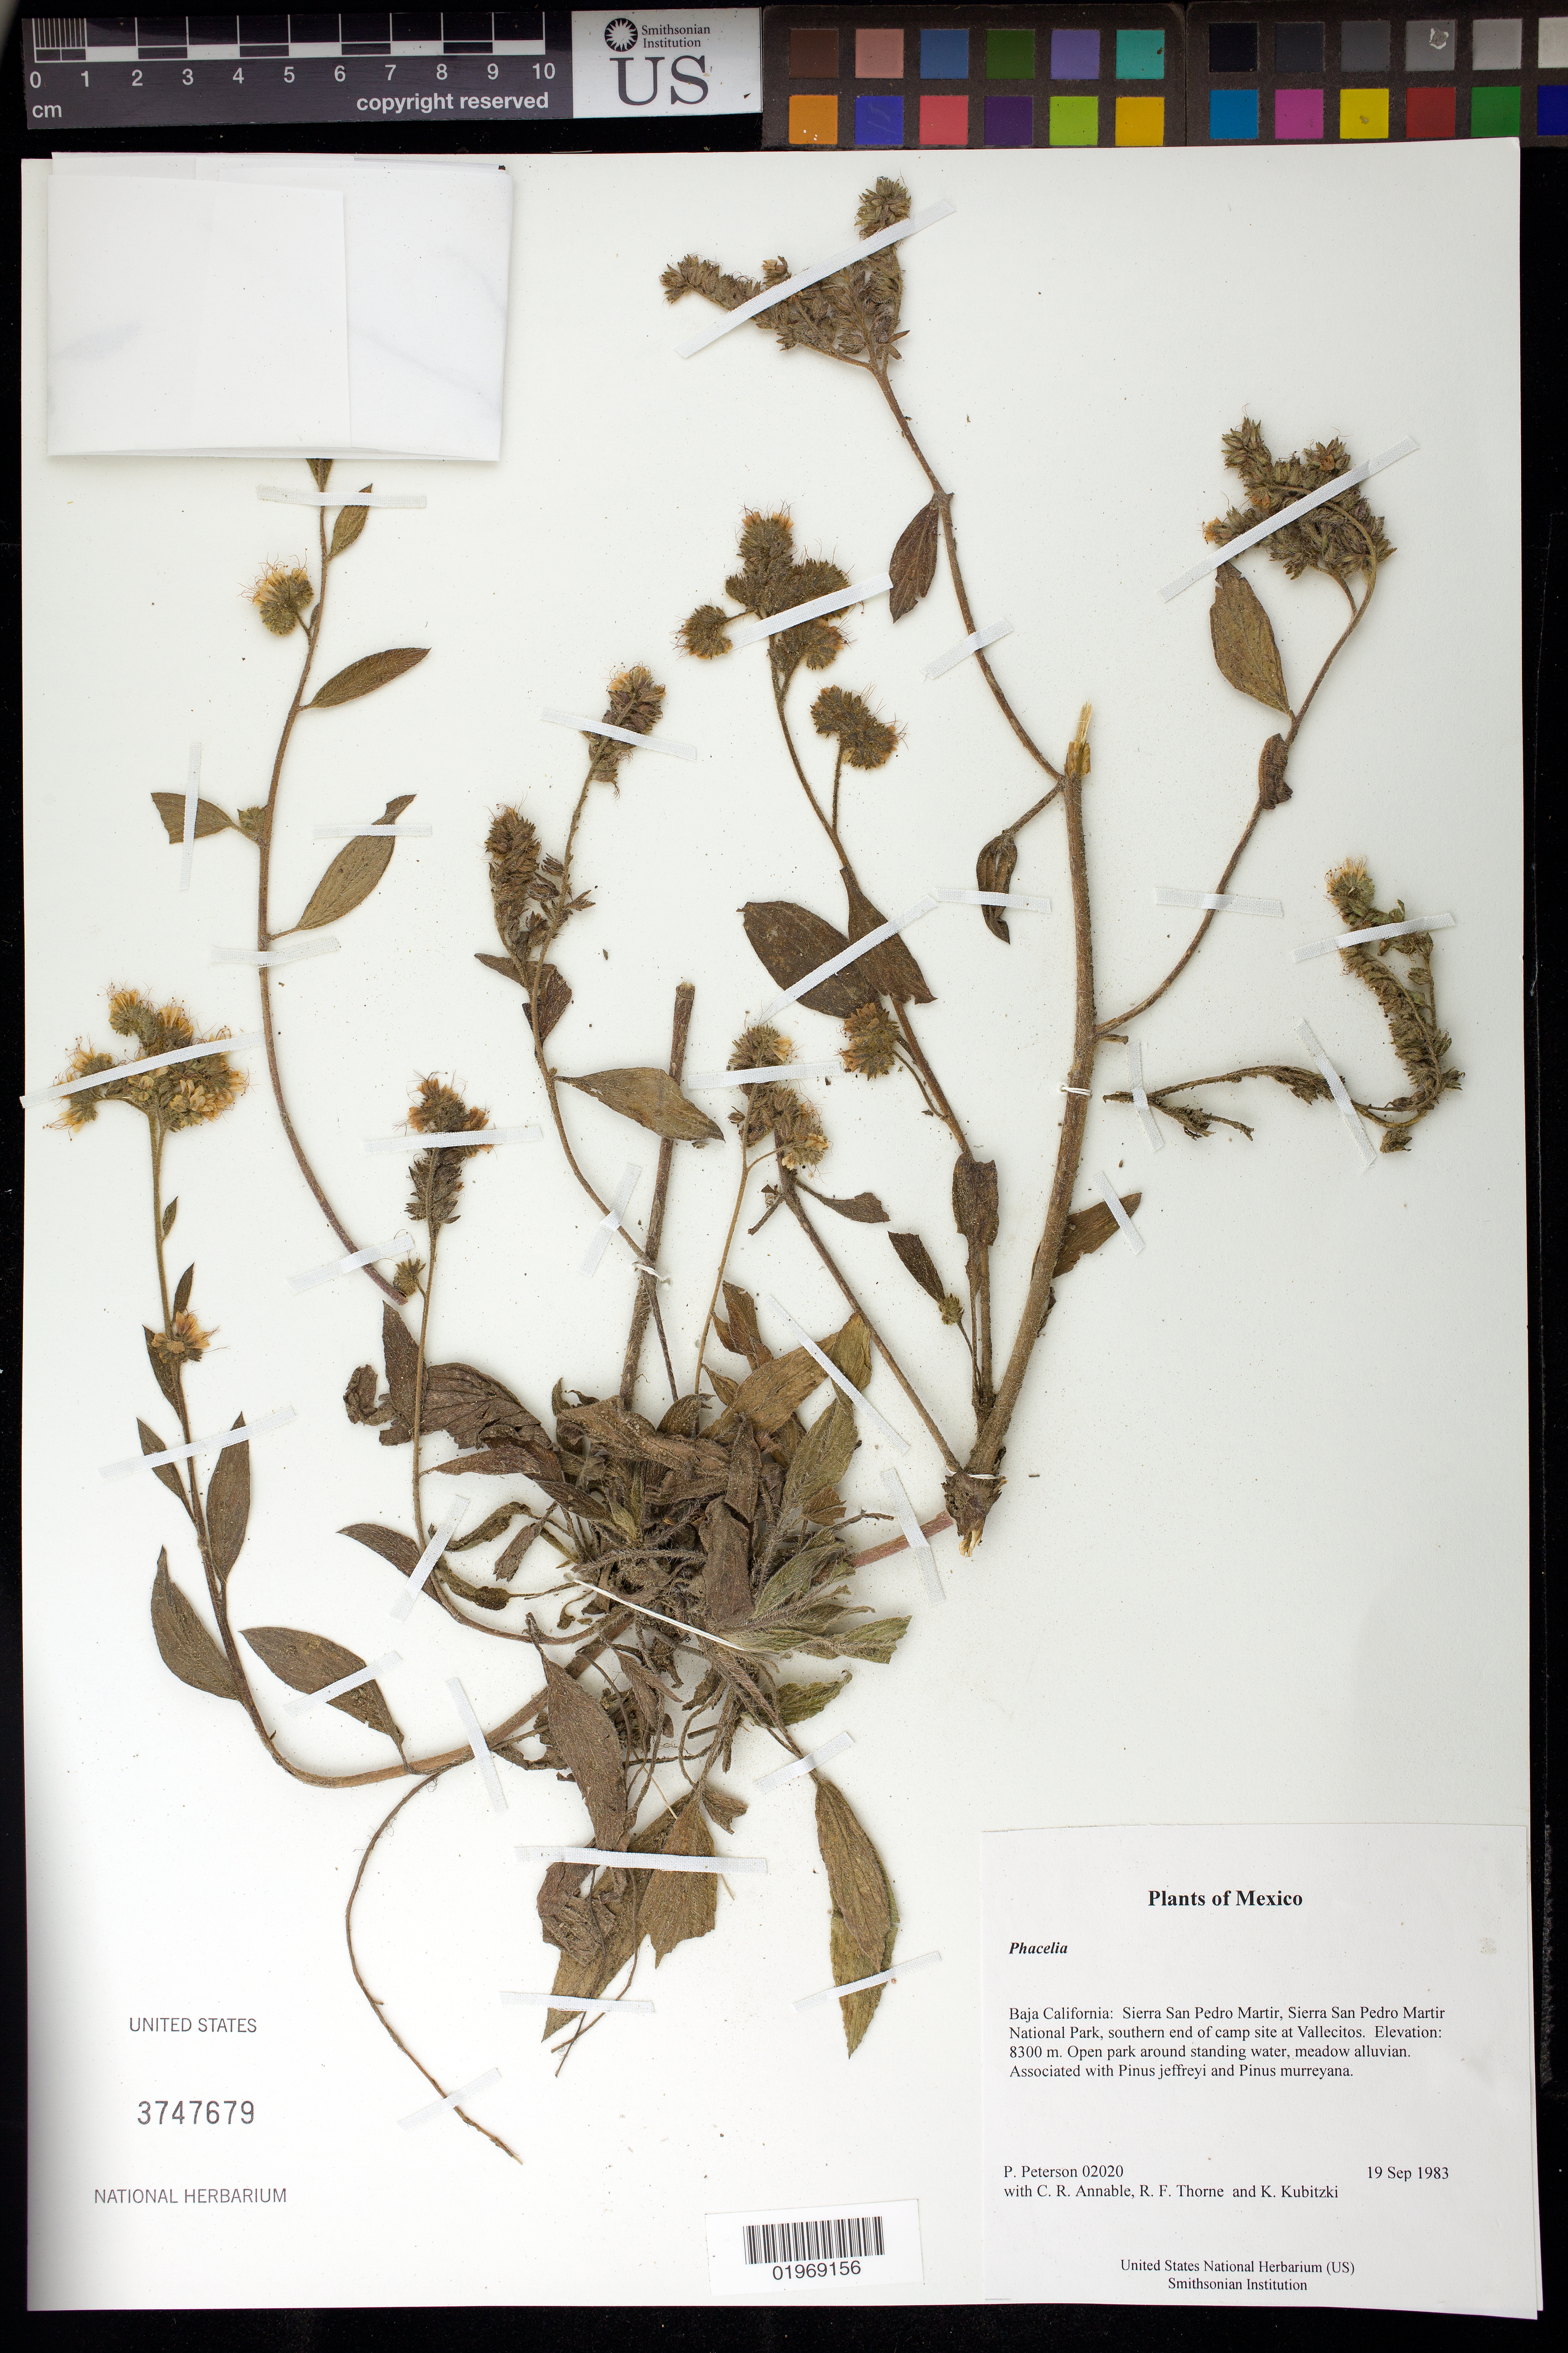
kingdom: Plantae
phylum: Tracheophyta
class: Magnoliopsida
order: Boraginales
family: Hydrophyllaceae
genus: Phacelia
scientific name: Phacelia sp.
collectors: P. M. Peterson, C. R. Annable, R. F. Thorne & K. Kubitzki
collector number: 02020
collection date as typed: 19 Sep 1983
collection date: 1983-09-19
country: Mexico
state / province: Baja California Norte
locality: Sierra San Pedro Martir, Sierra San Pedro Martir National Park, southern end of camp site at Vallecitos.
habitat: Open park around standing water, meadow alluvian. Associated with Pinus jeffreyi and Pinus murreyana.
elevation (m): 8300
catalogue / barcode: US 3747679